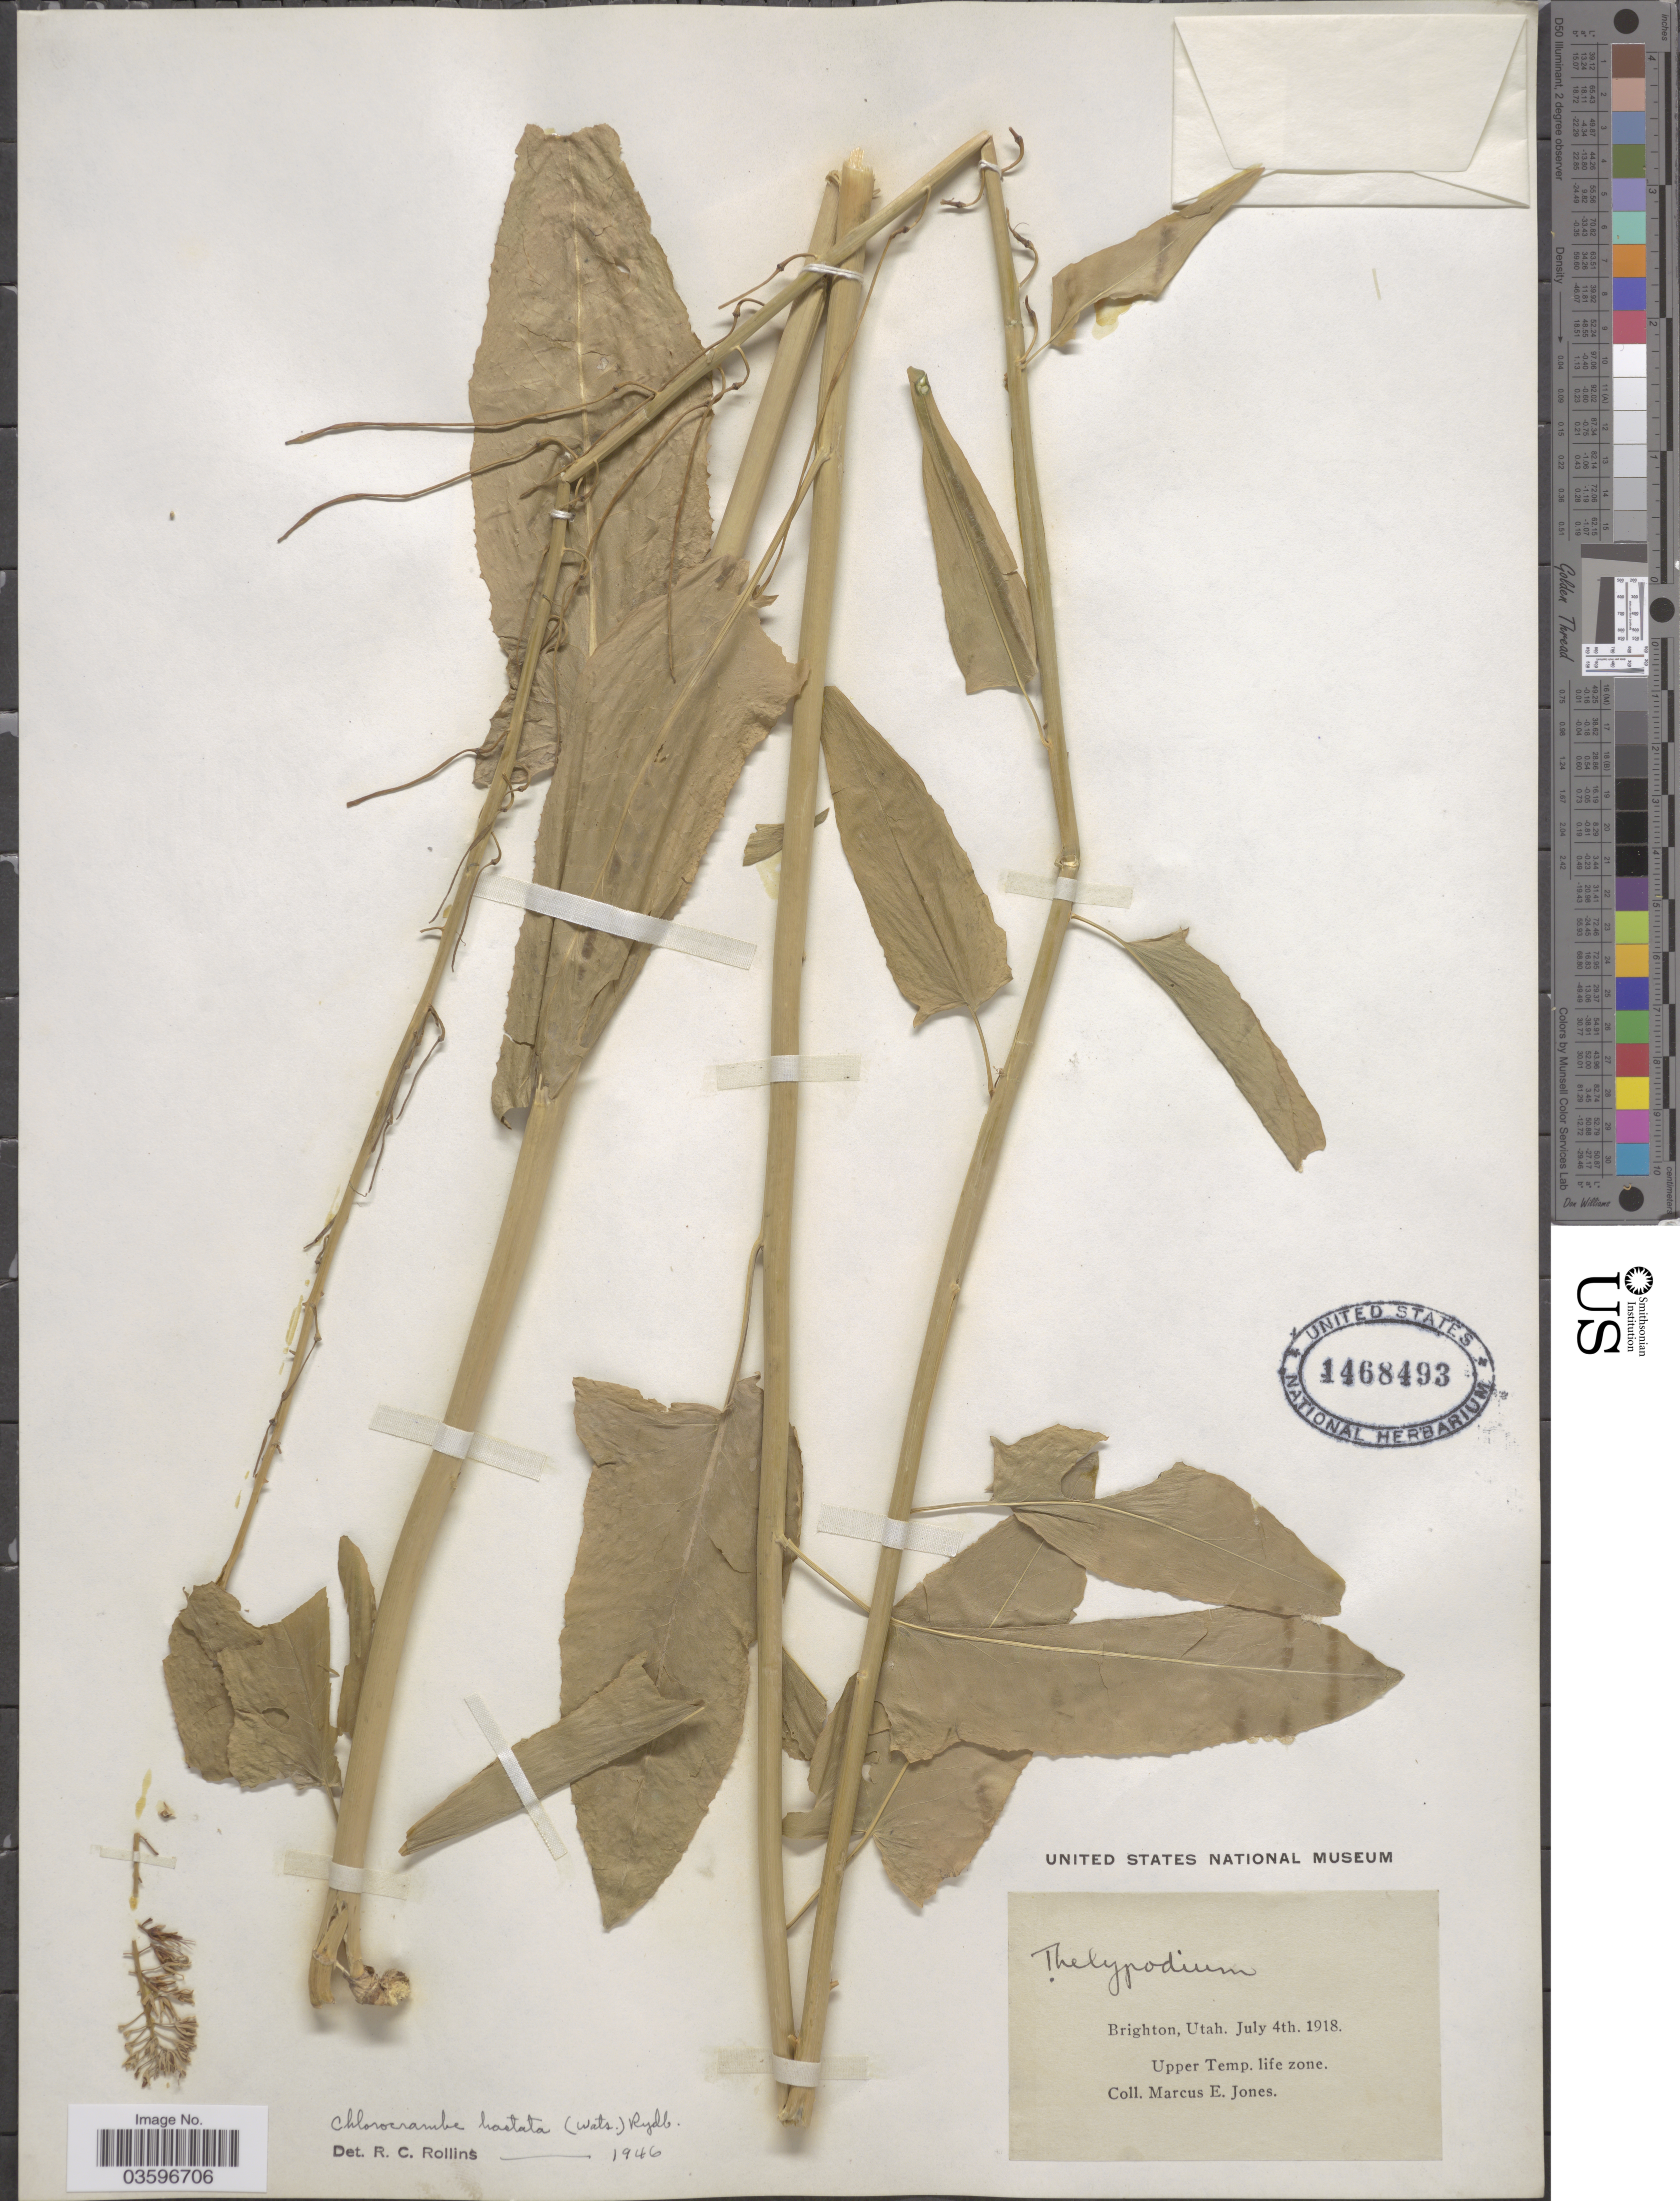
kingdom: Plantae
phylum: Tracheophyta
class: Magnoliopsida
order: Brassicales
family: Brassicaceae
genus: Chlorocrambe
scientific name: Chlorocrambe hastatus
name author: (S. Watson) Rydb.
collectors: M. E. Jones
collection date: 1918-07-04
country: United States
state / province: Utah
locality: Brighton. Upper Temp, life zone.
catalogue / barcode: US 1468493